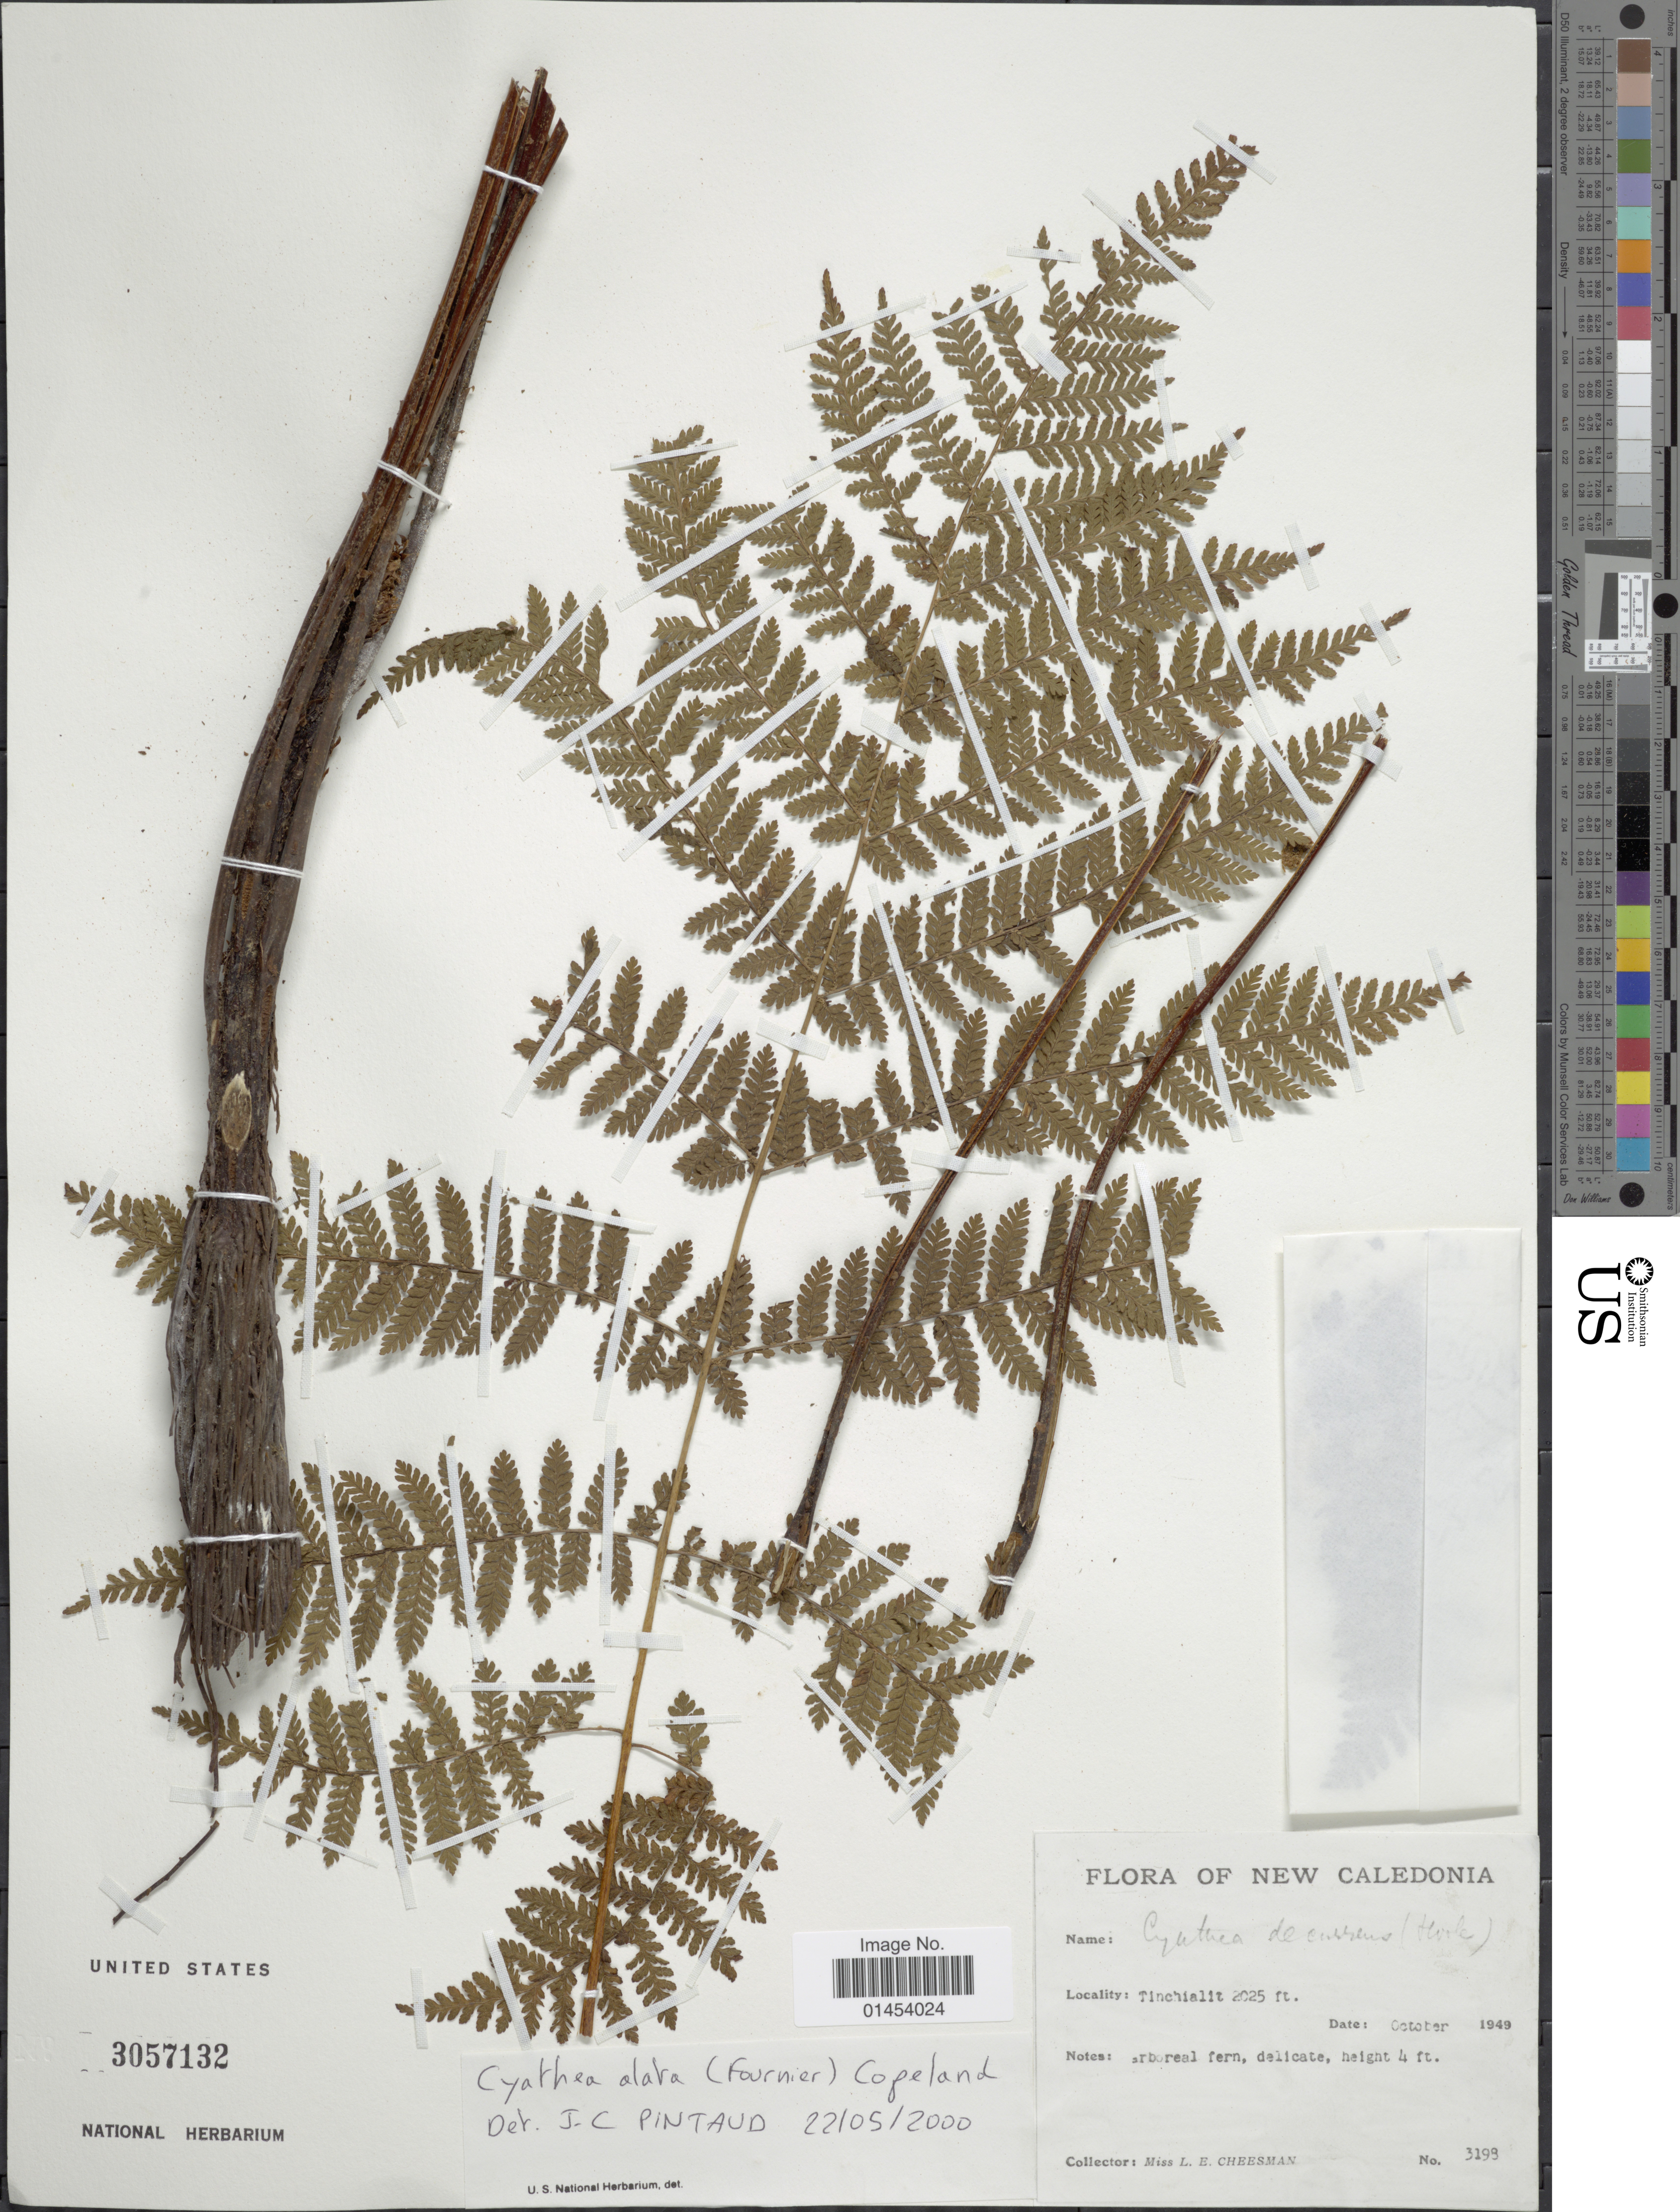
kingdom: Plantae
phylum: Tracheophyta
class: Polypodiopsida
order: Cyatheales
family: Cyatheaceae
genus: Cyathea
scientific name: Cyathea alata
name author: (E. Fourn.) Copel.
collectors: L. E. Cheesman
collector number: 3198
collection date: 1949-10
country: New Caledonia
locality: Tinchialit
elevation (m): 617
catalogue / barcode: US 3057132